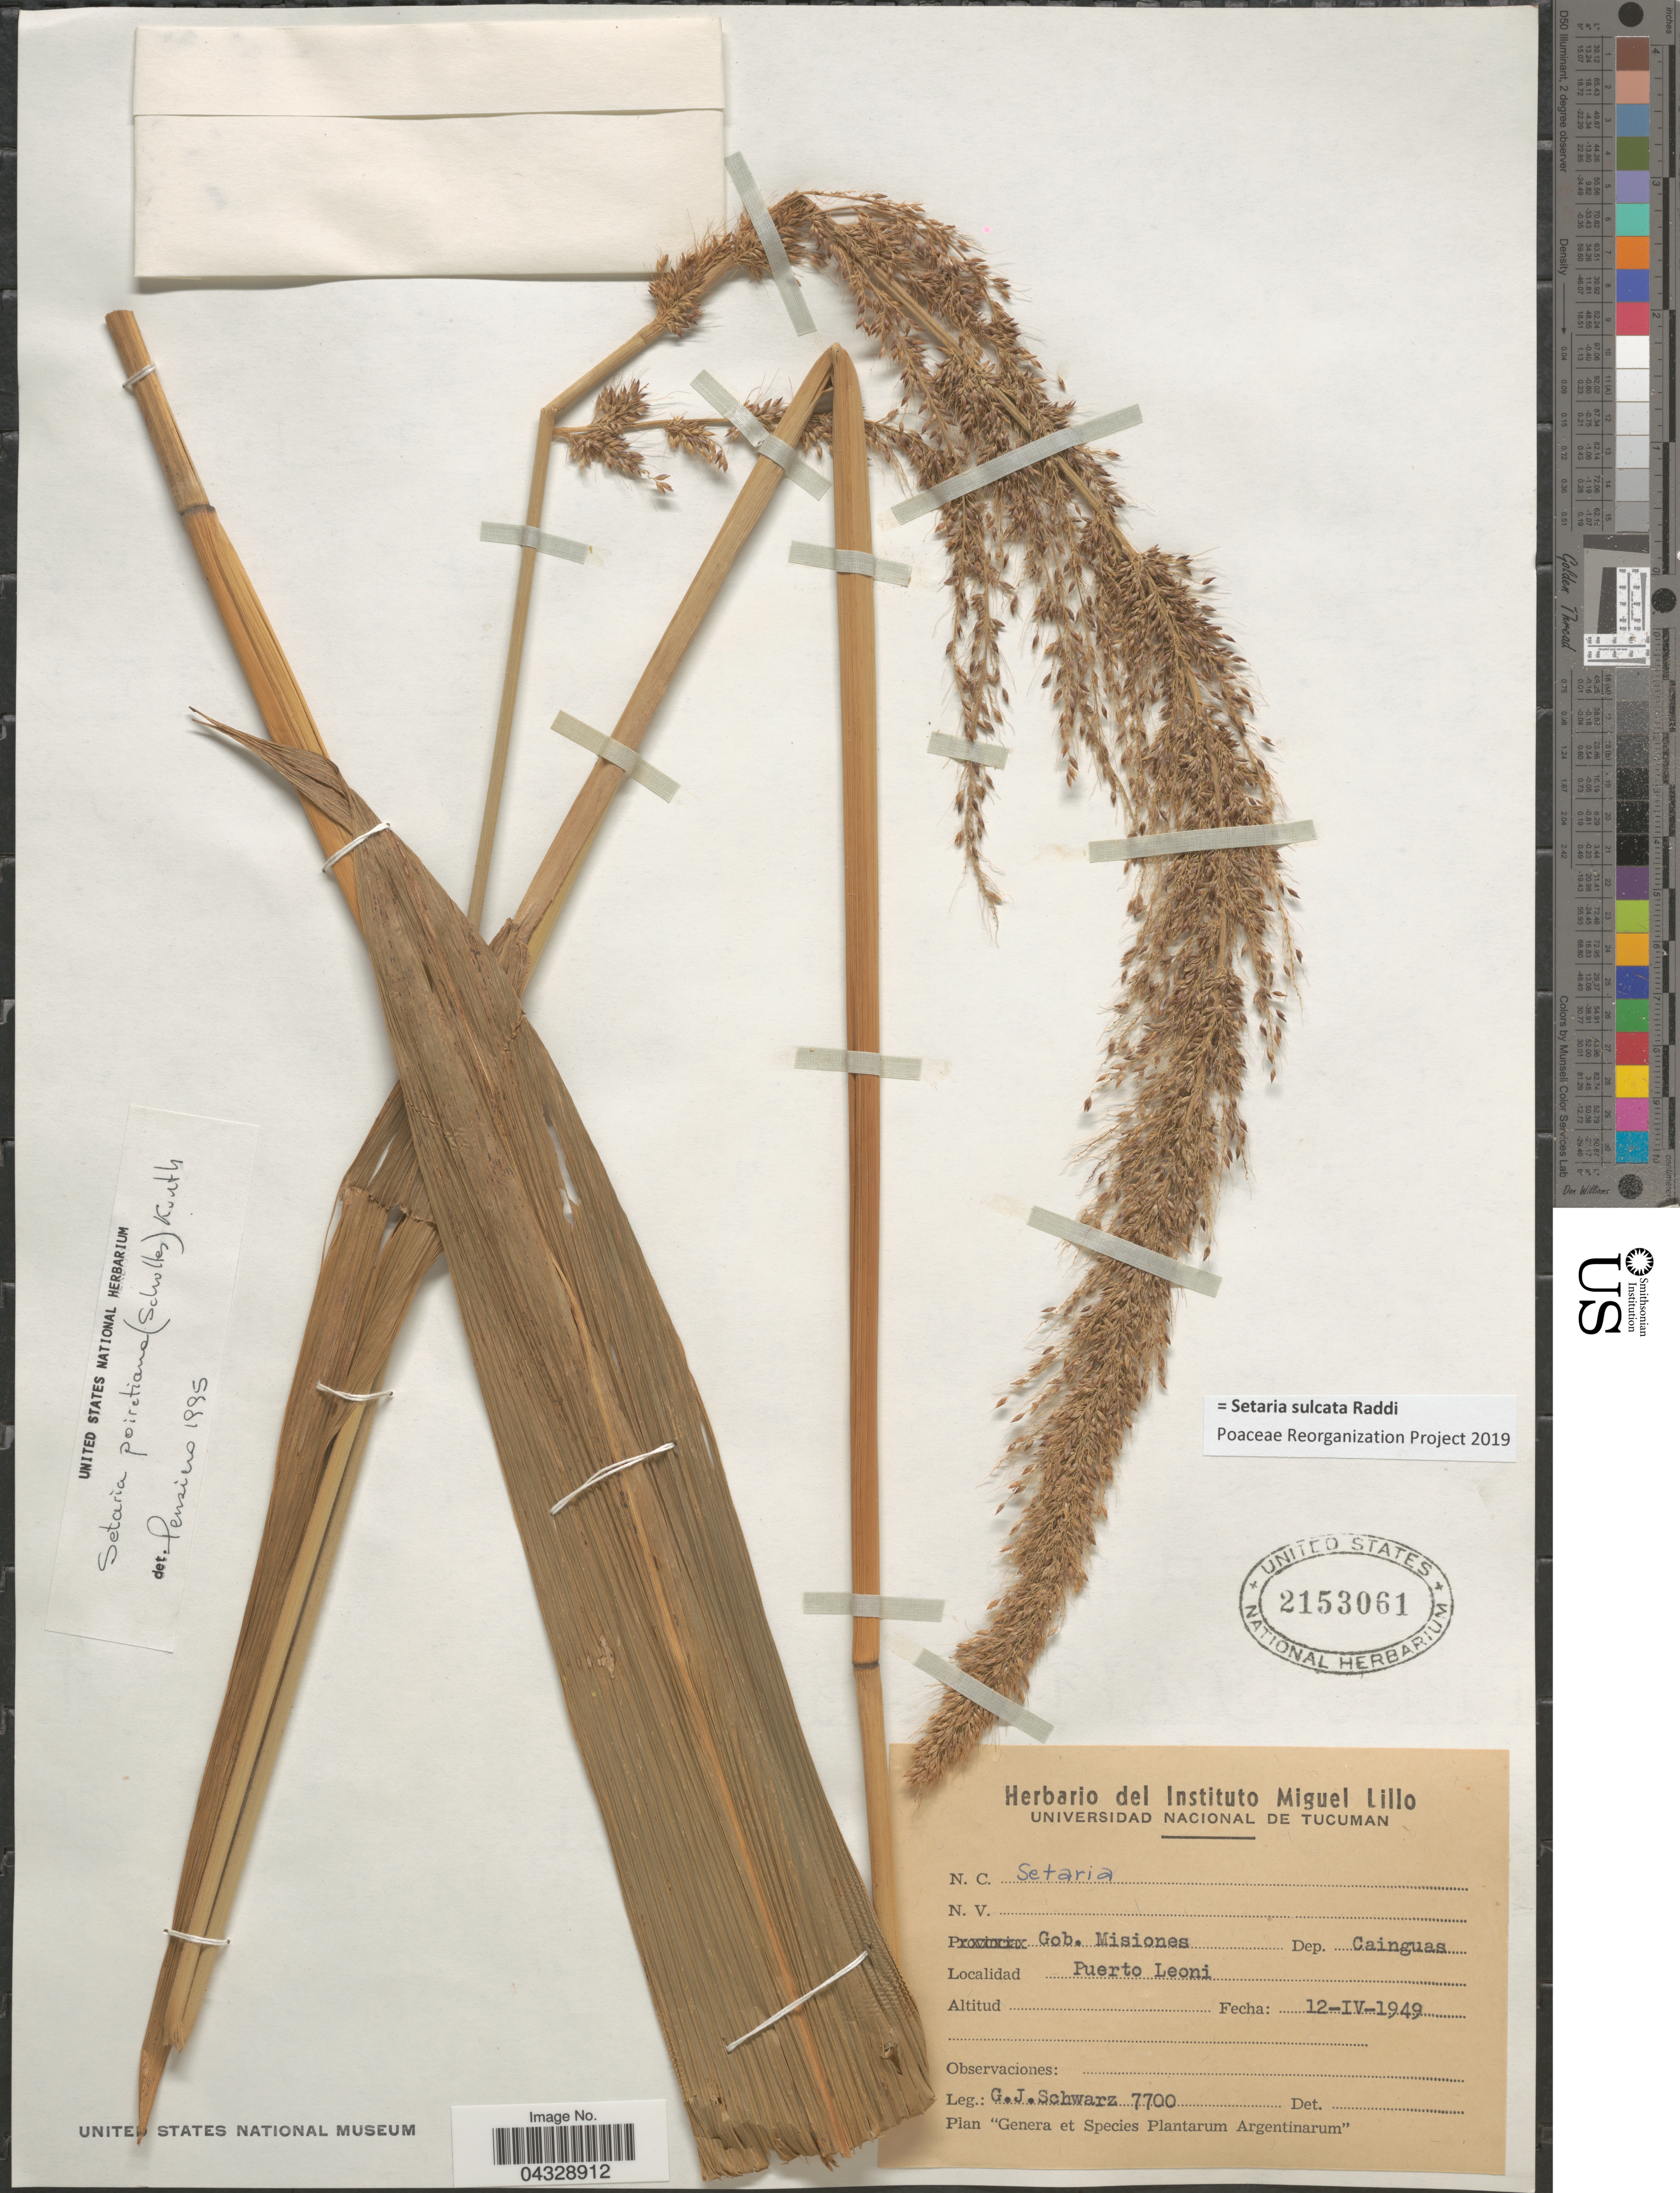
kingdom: Plantae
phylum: Tracheophyta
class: Liliopsida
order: Poales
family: Poaceae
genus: Setaria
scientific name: Setaria sulcata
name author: Raddi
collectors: G. J. Schwarz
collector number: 7700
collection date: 1949-04-12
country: Argentina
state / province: Misiones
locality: Gob. Misiones. Dep. Cainguas. Puerto Leoni.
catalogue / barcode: US 2153061